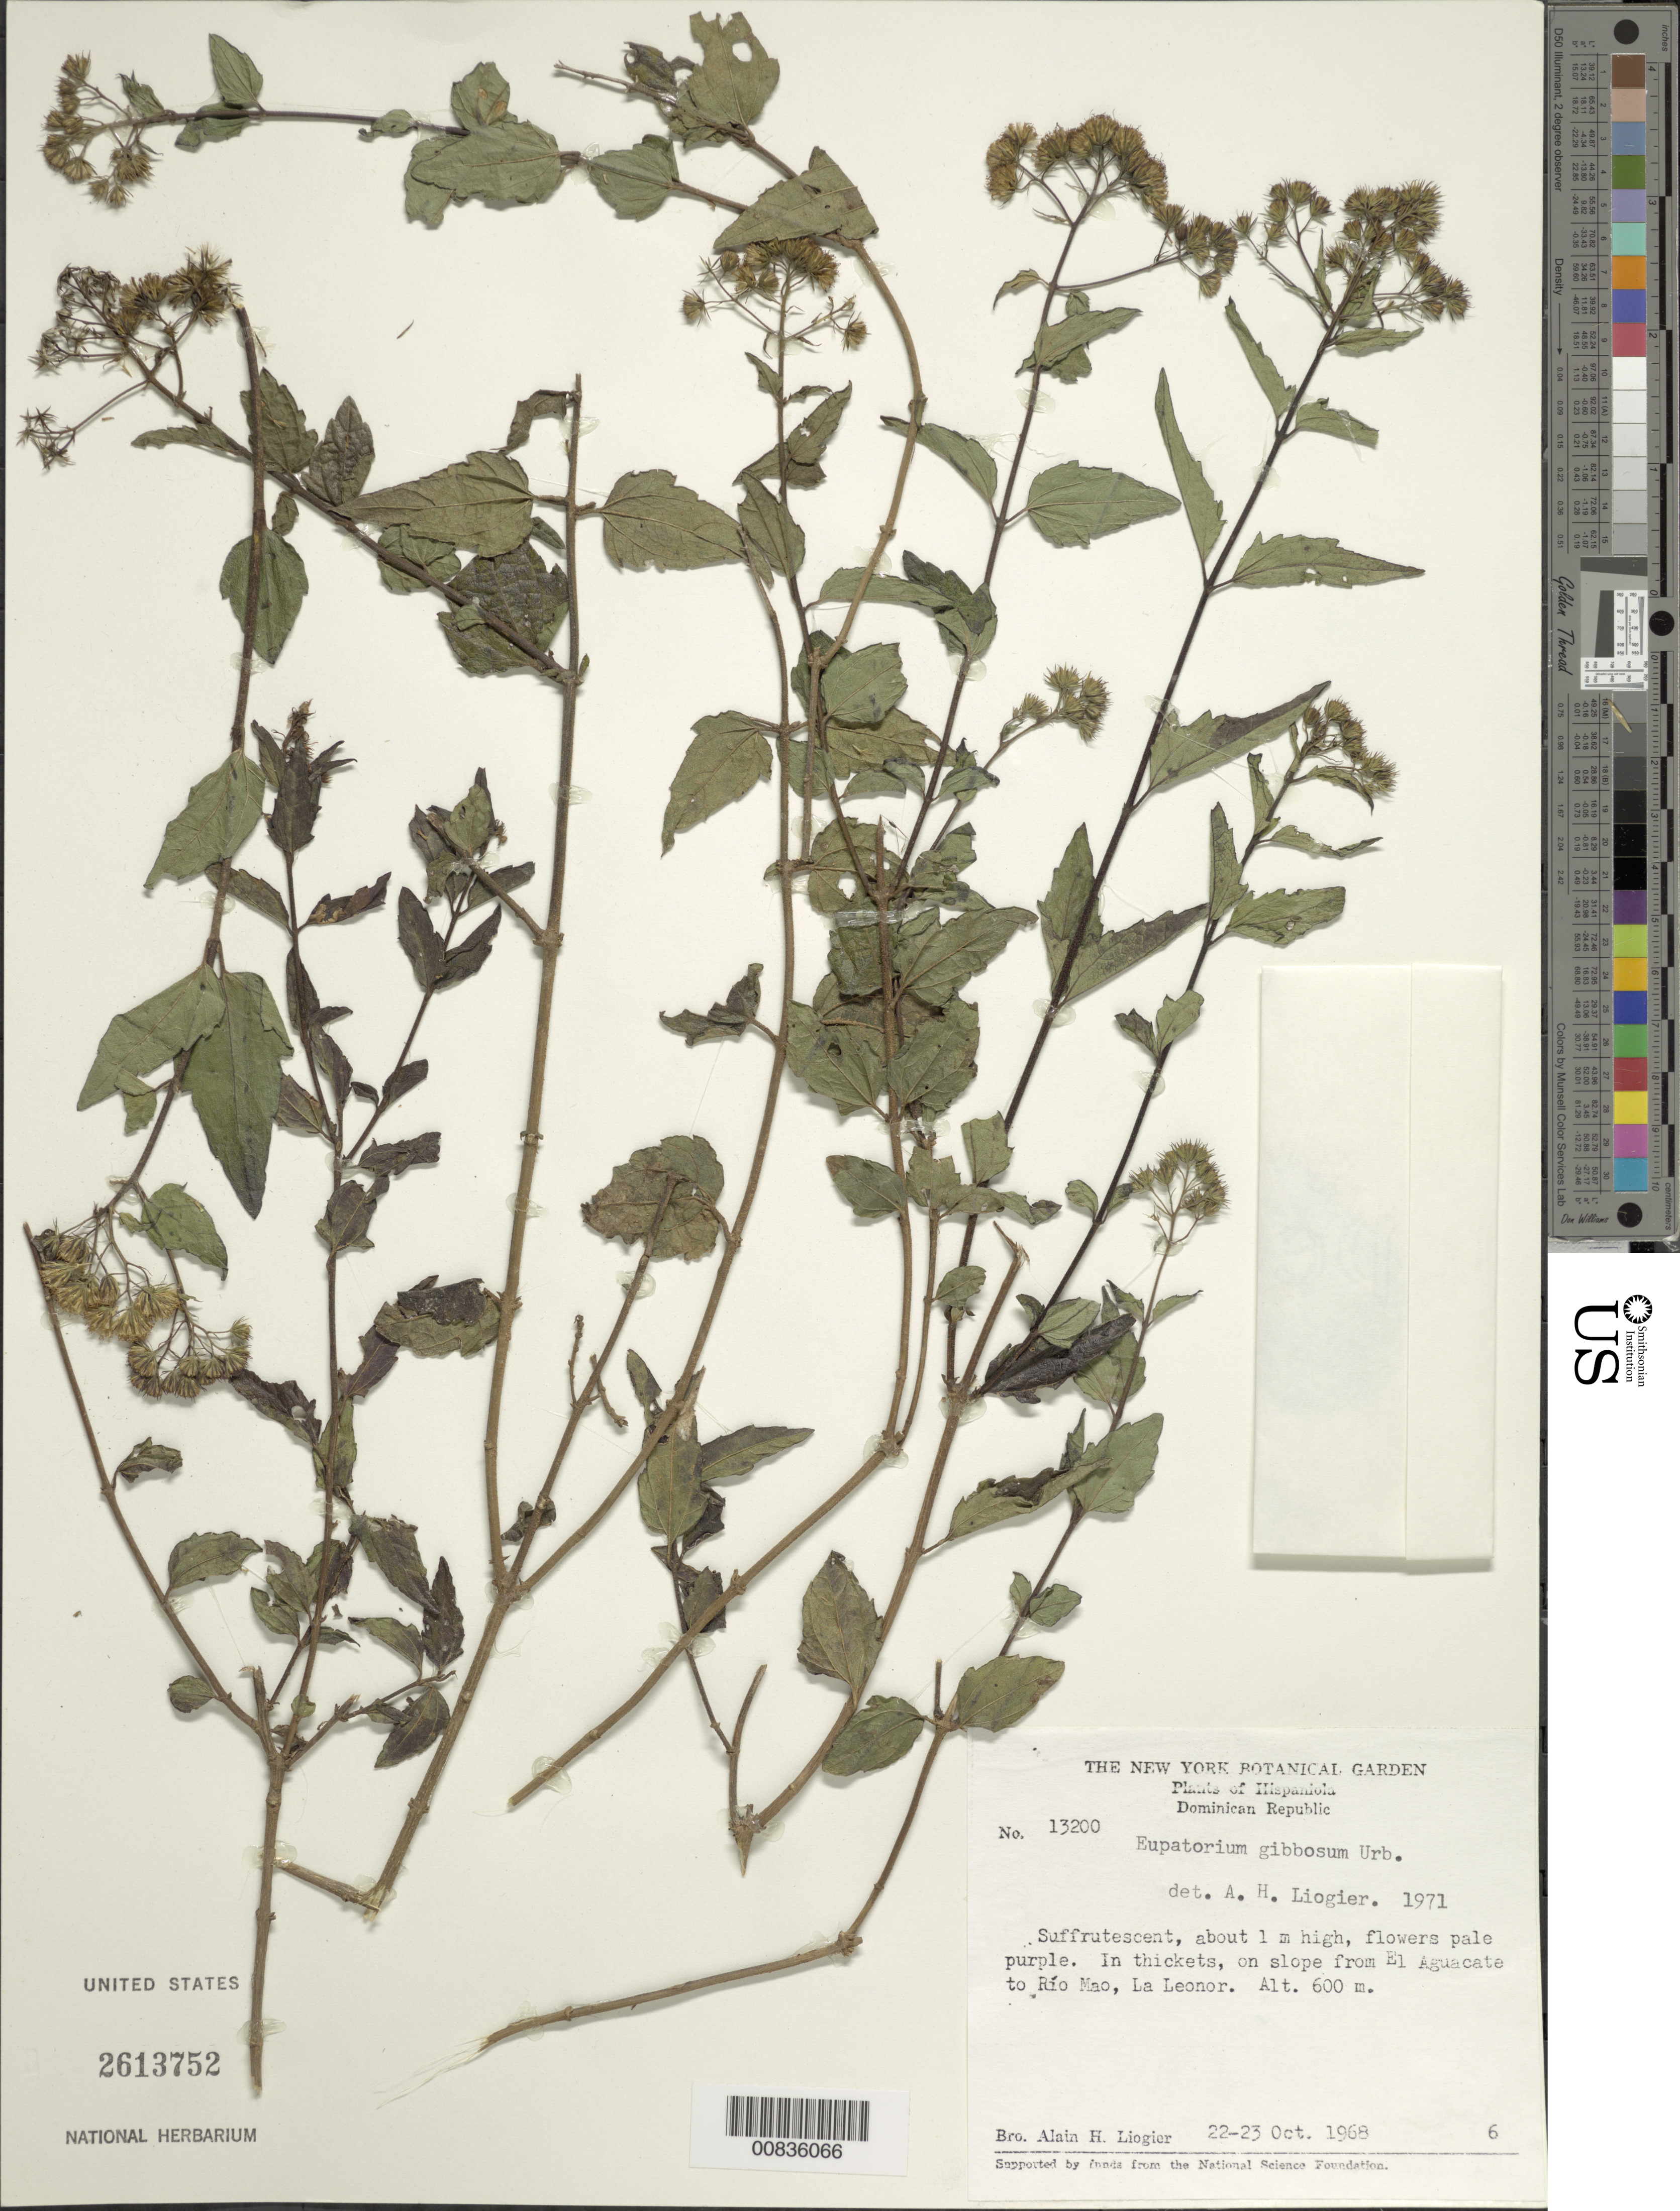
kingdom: Plantae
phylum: Tracheophyta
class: Magnoliopsida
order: Asterales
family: Asteraceae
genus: Koanophyllon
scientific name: Koanophyllon gibbosum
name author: (Urb.) R.M. King & H. Rob.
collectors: A. H. Liogier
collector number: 13200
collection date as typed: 22 Oct 1968 to 23 Oct 1968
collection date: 1968-10-22/1968-10-23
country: Dominican Republic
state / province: Monte Cristi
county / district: Monción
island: Hispaniola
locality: From El Aguacate to Río Mao, La Leonor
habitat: In thickets on slope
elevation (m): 600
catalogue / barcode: US 2613752